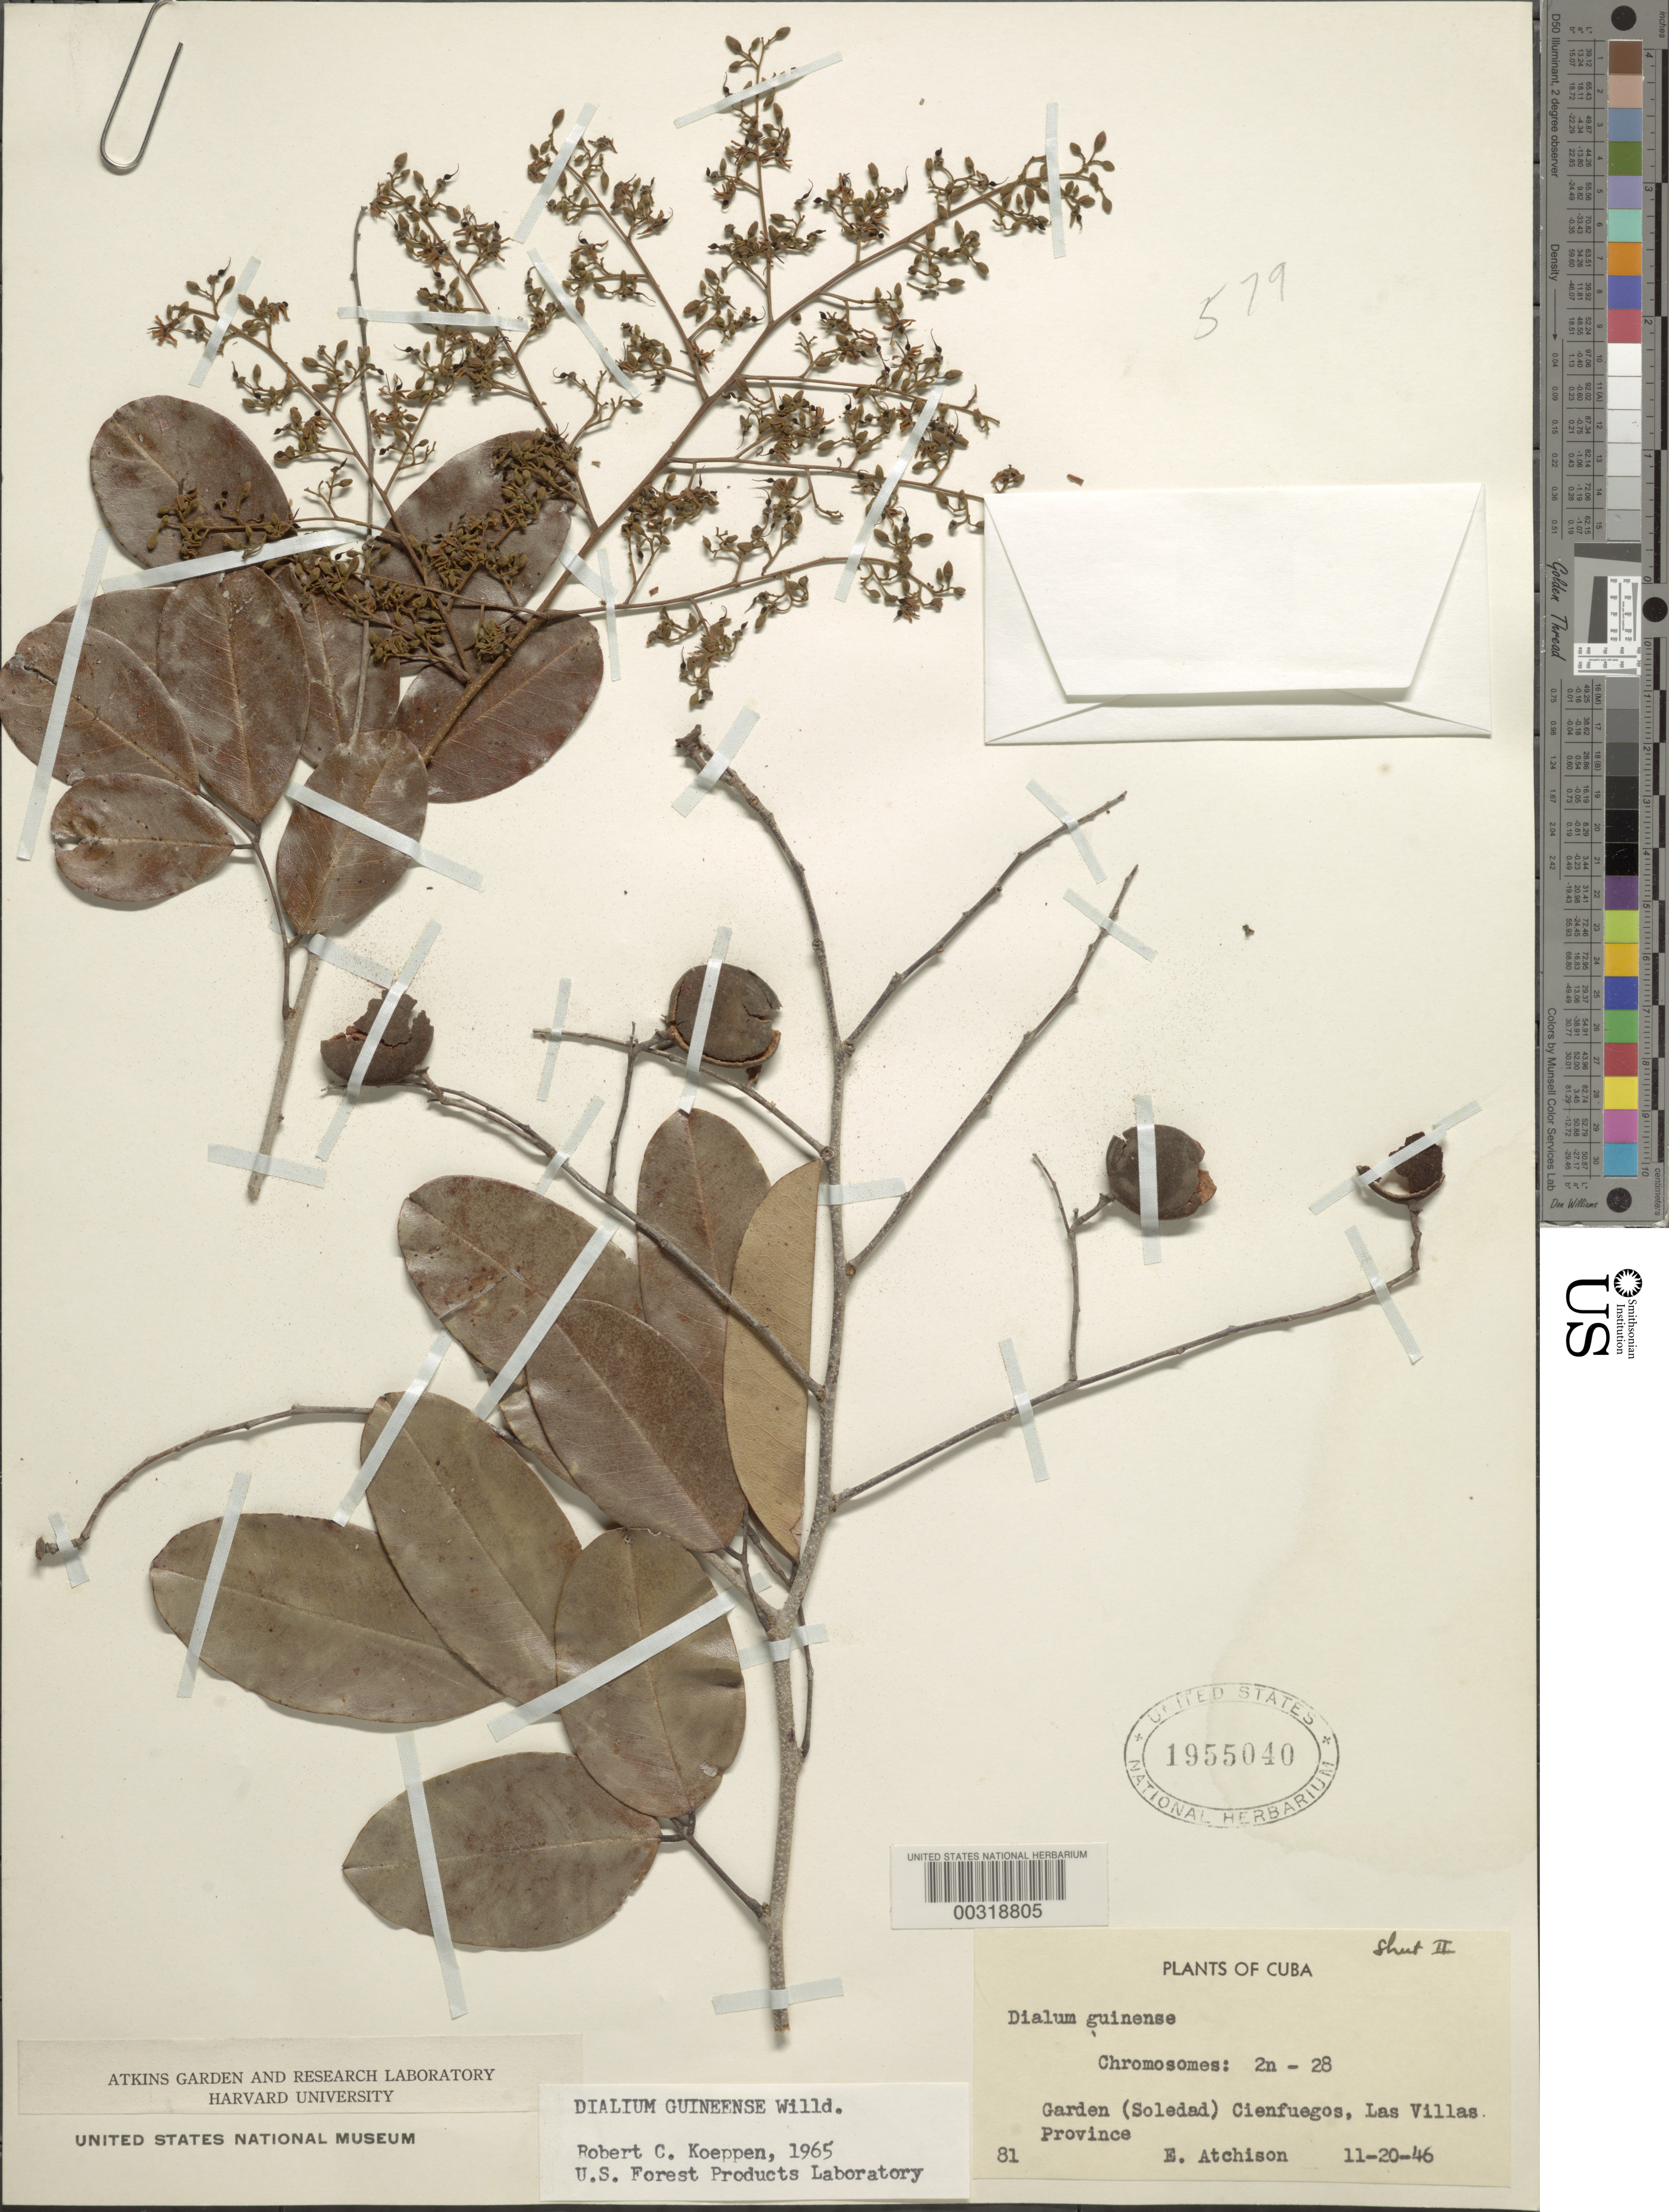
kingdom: Plantae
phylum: Tracheophyta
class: Magnoliopsida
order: Fabales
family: Fabaceae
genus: Dialium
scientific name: Dialium guianense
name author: (Aubl.) Sandwith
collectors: E. Atchison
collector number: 81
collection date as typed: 20 Nov 1946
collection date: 1946-11-20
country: Cuba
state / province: Las Villas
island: Greater Antilles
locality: Garden (soledad) cienfuegos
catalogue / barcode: US 1955040